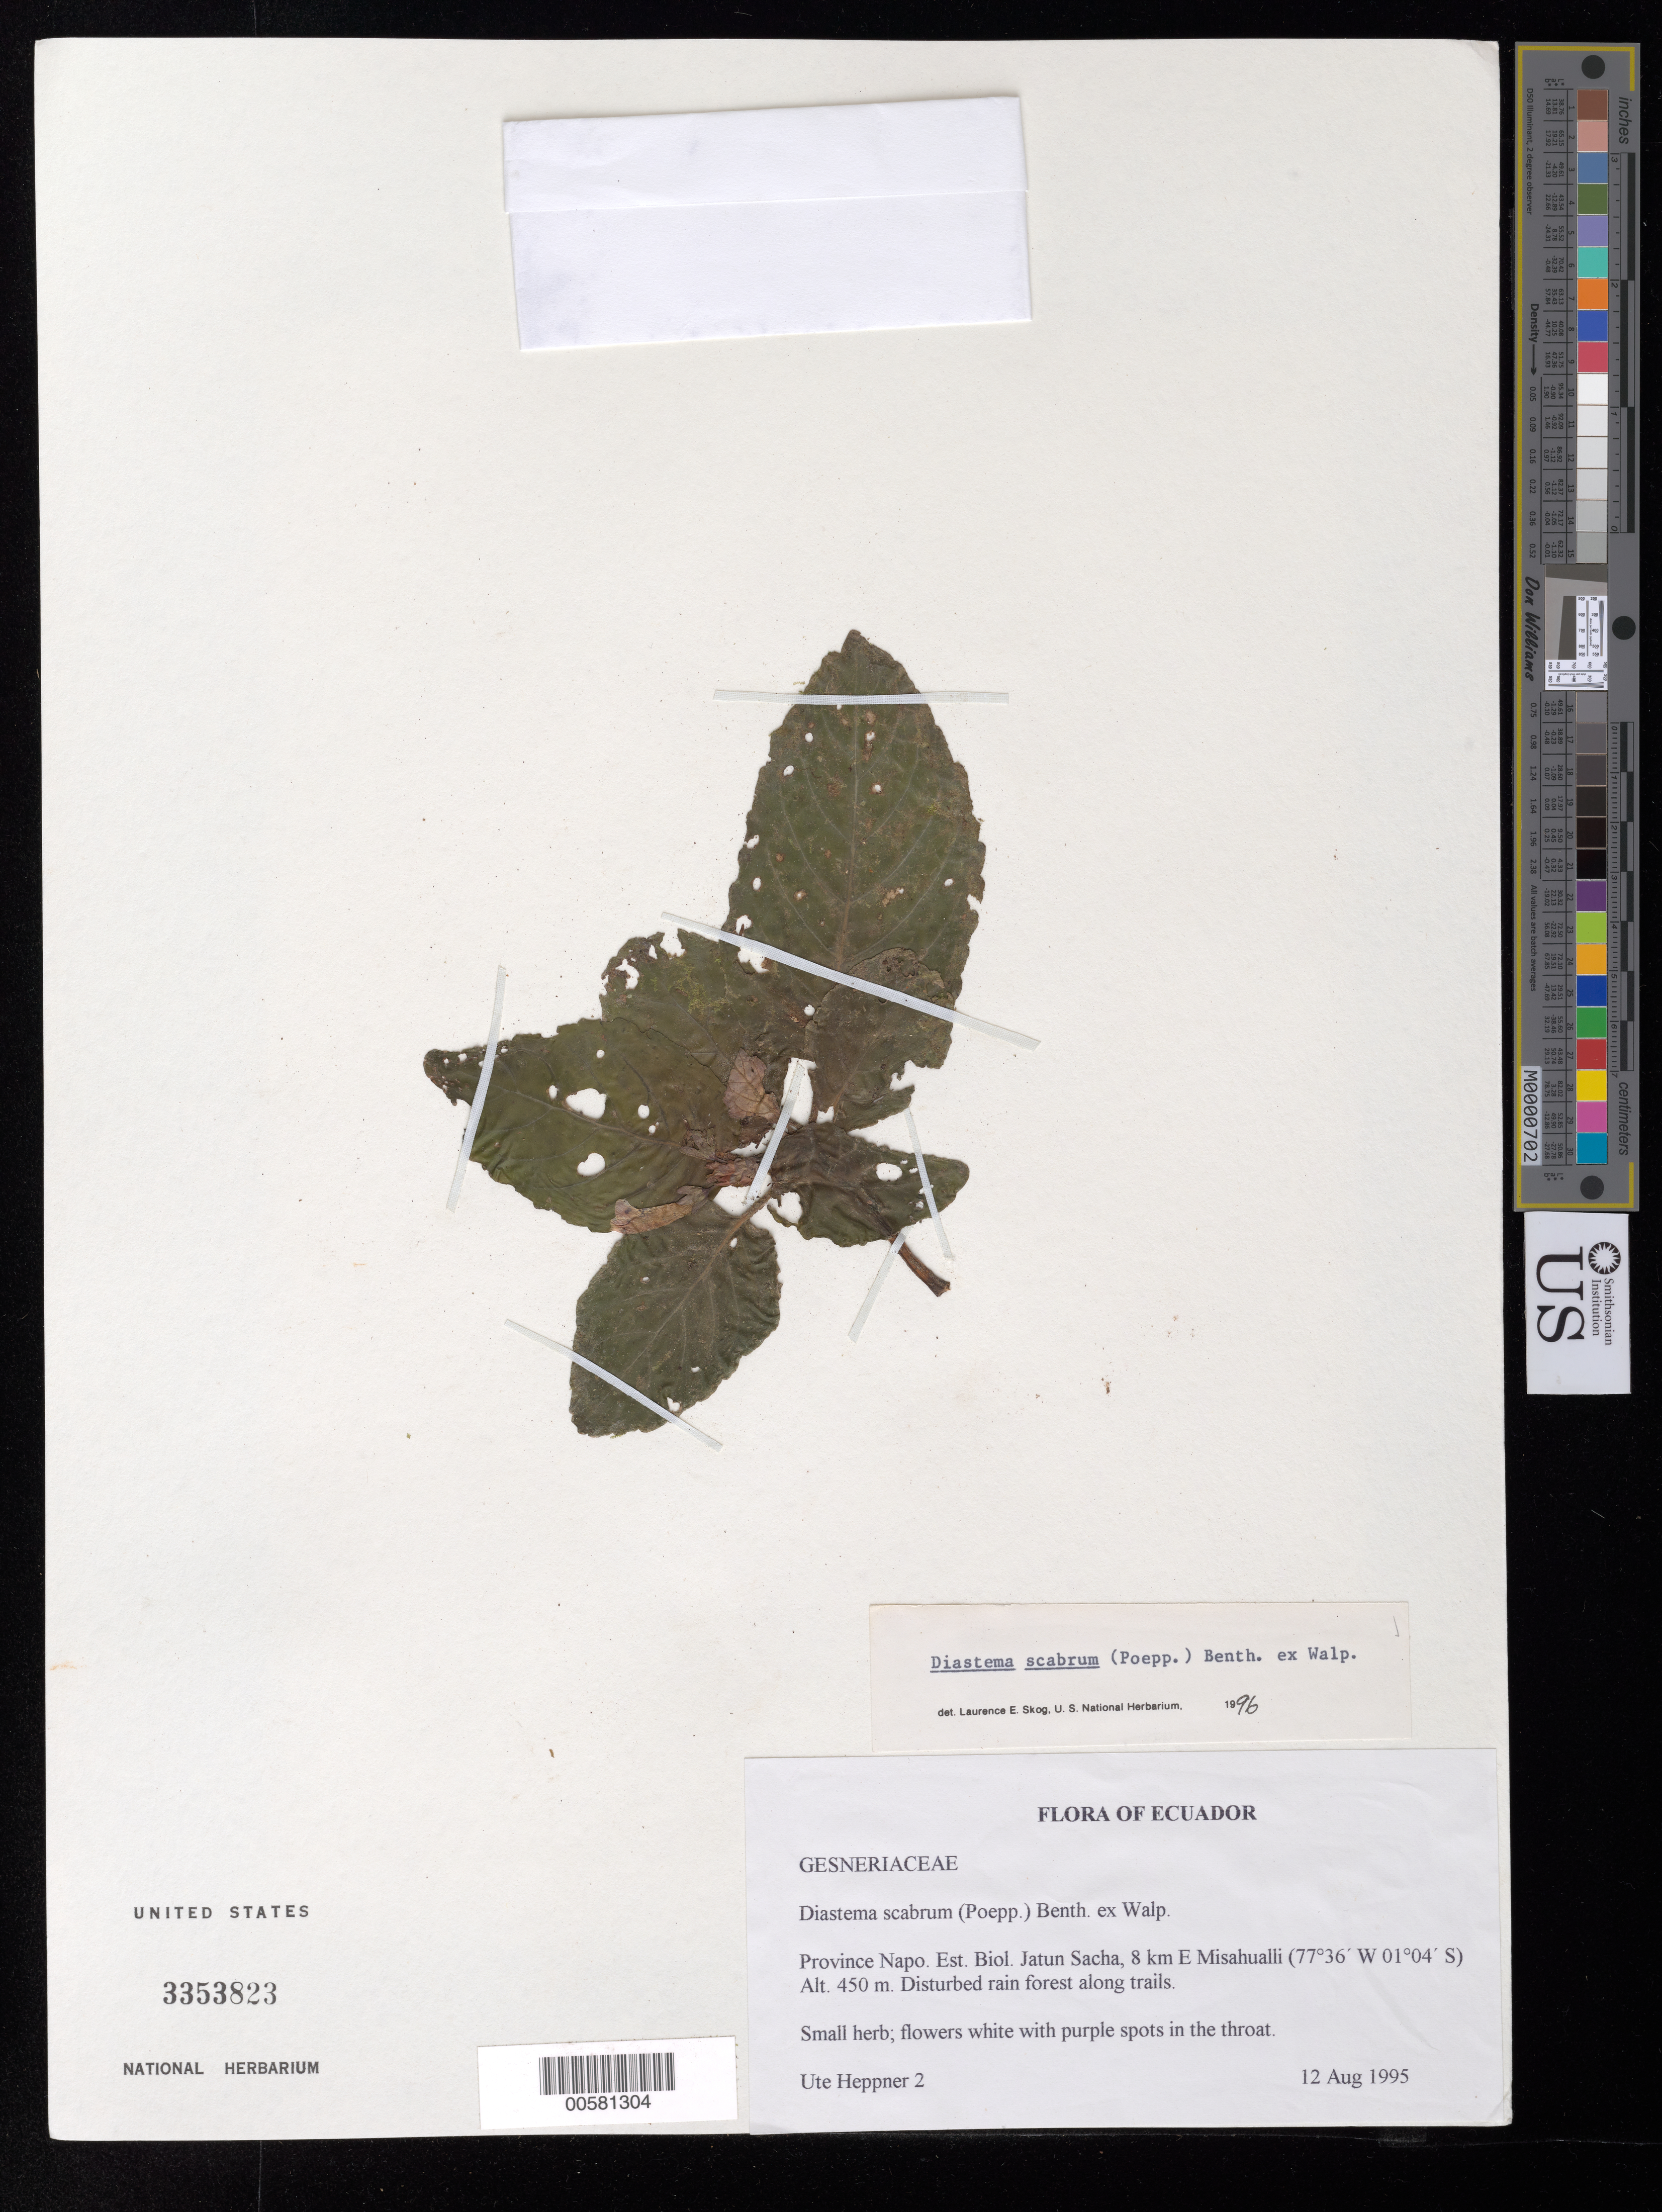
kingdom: Plantae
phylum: Tracheophyta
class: Magnoliopsida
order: Lamiales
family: Gesneriaceae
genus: Diastema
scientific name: Diastema scabrum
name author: (Poepp.) Benth. ex Walp.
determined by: Skog, Laurence E.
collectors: U. Heppner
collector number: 2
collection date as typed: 12 Aug 1995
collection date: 1995-08-12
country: Ecuador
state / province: Napo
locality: Est. Biol. Jatun Sacha, 8 km E Misahualli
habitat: Disturbed rain forest along trails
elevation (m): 450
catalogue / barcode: US 3353823